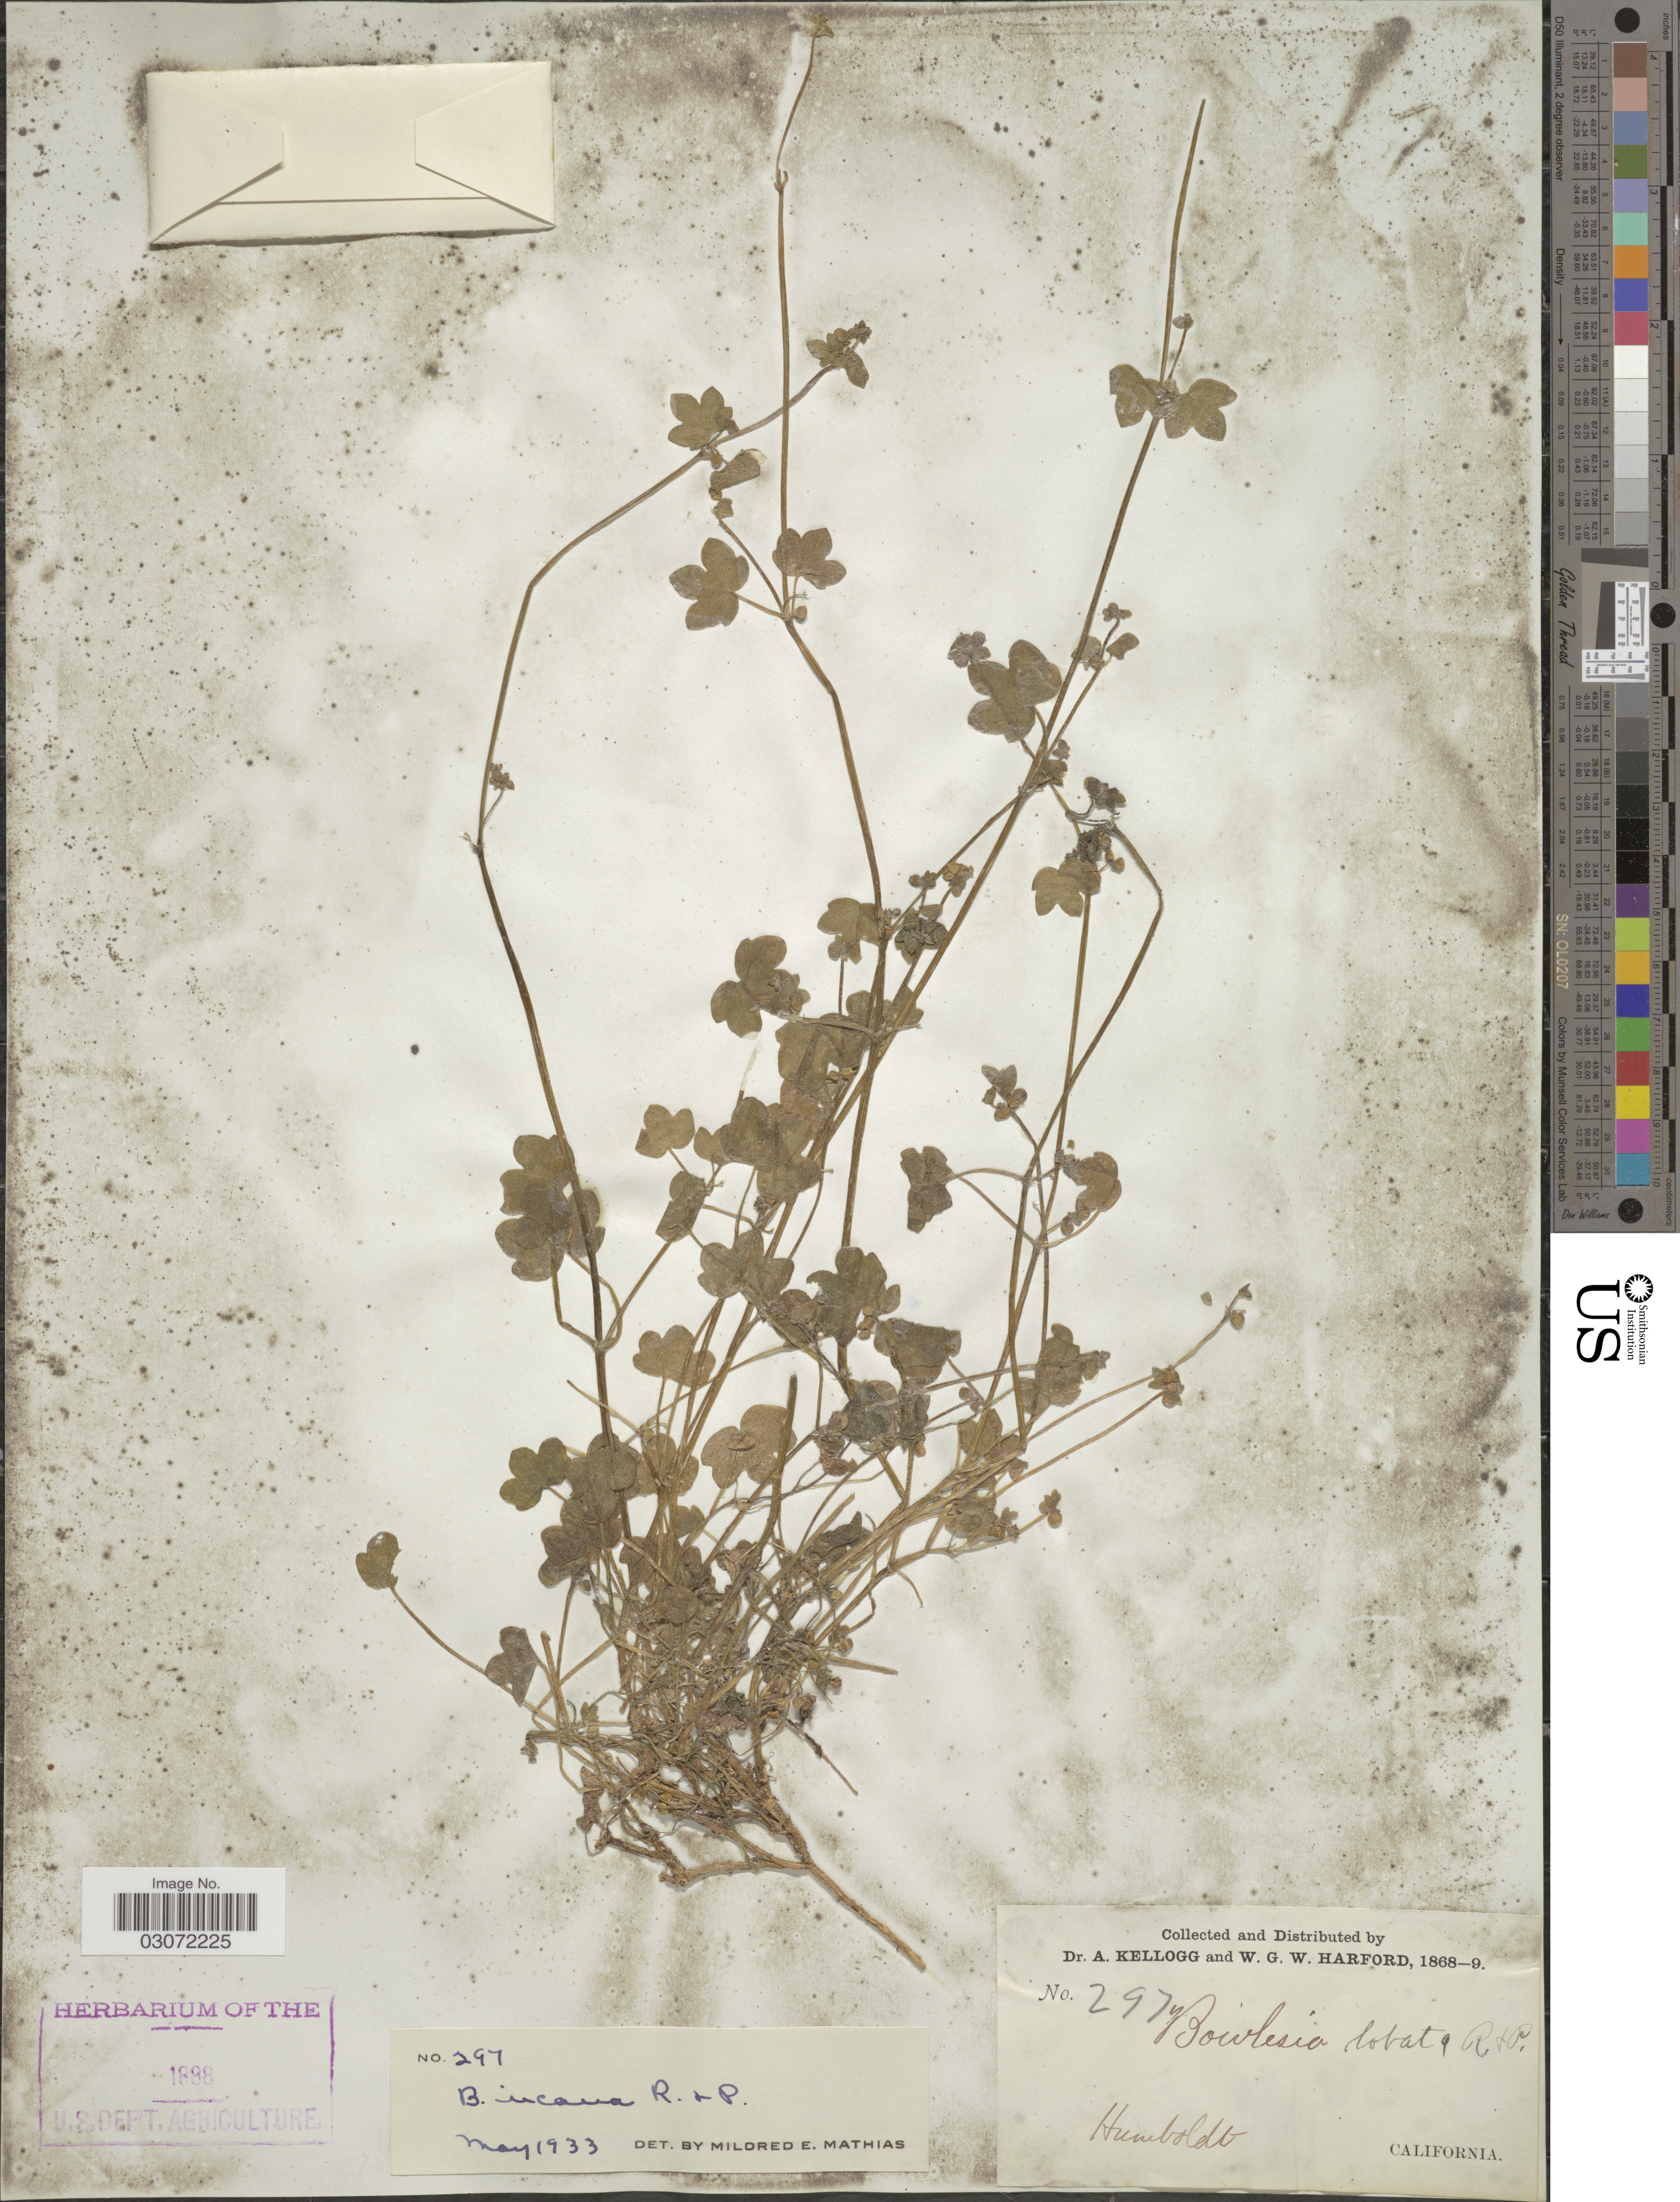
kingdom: Plantae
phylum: Tracheophyta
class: Magnoliopsida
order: Apiales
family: Apiaceae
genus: Bowlesia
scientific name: Bowlesia incana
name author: Ruiz & Pav.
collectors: A. Kellogg & W. G. W. Harford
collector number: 297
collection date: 1868/1869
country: United States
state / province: California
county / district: Humboldt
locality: Humboldt.